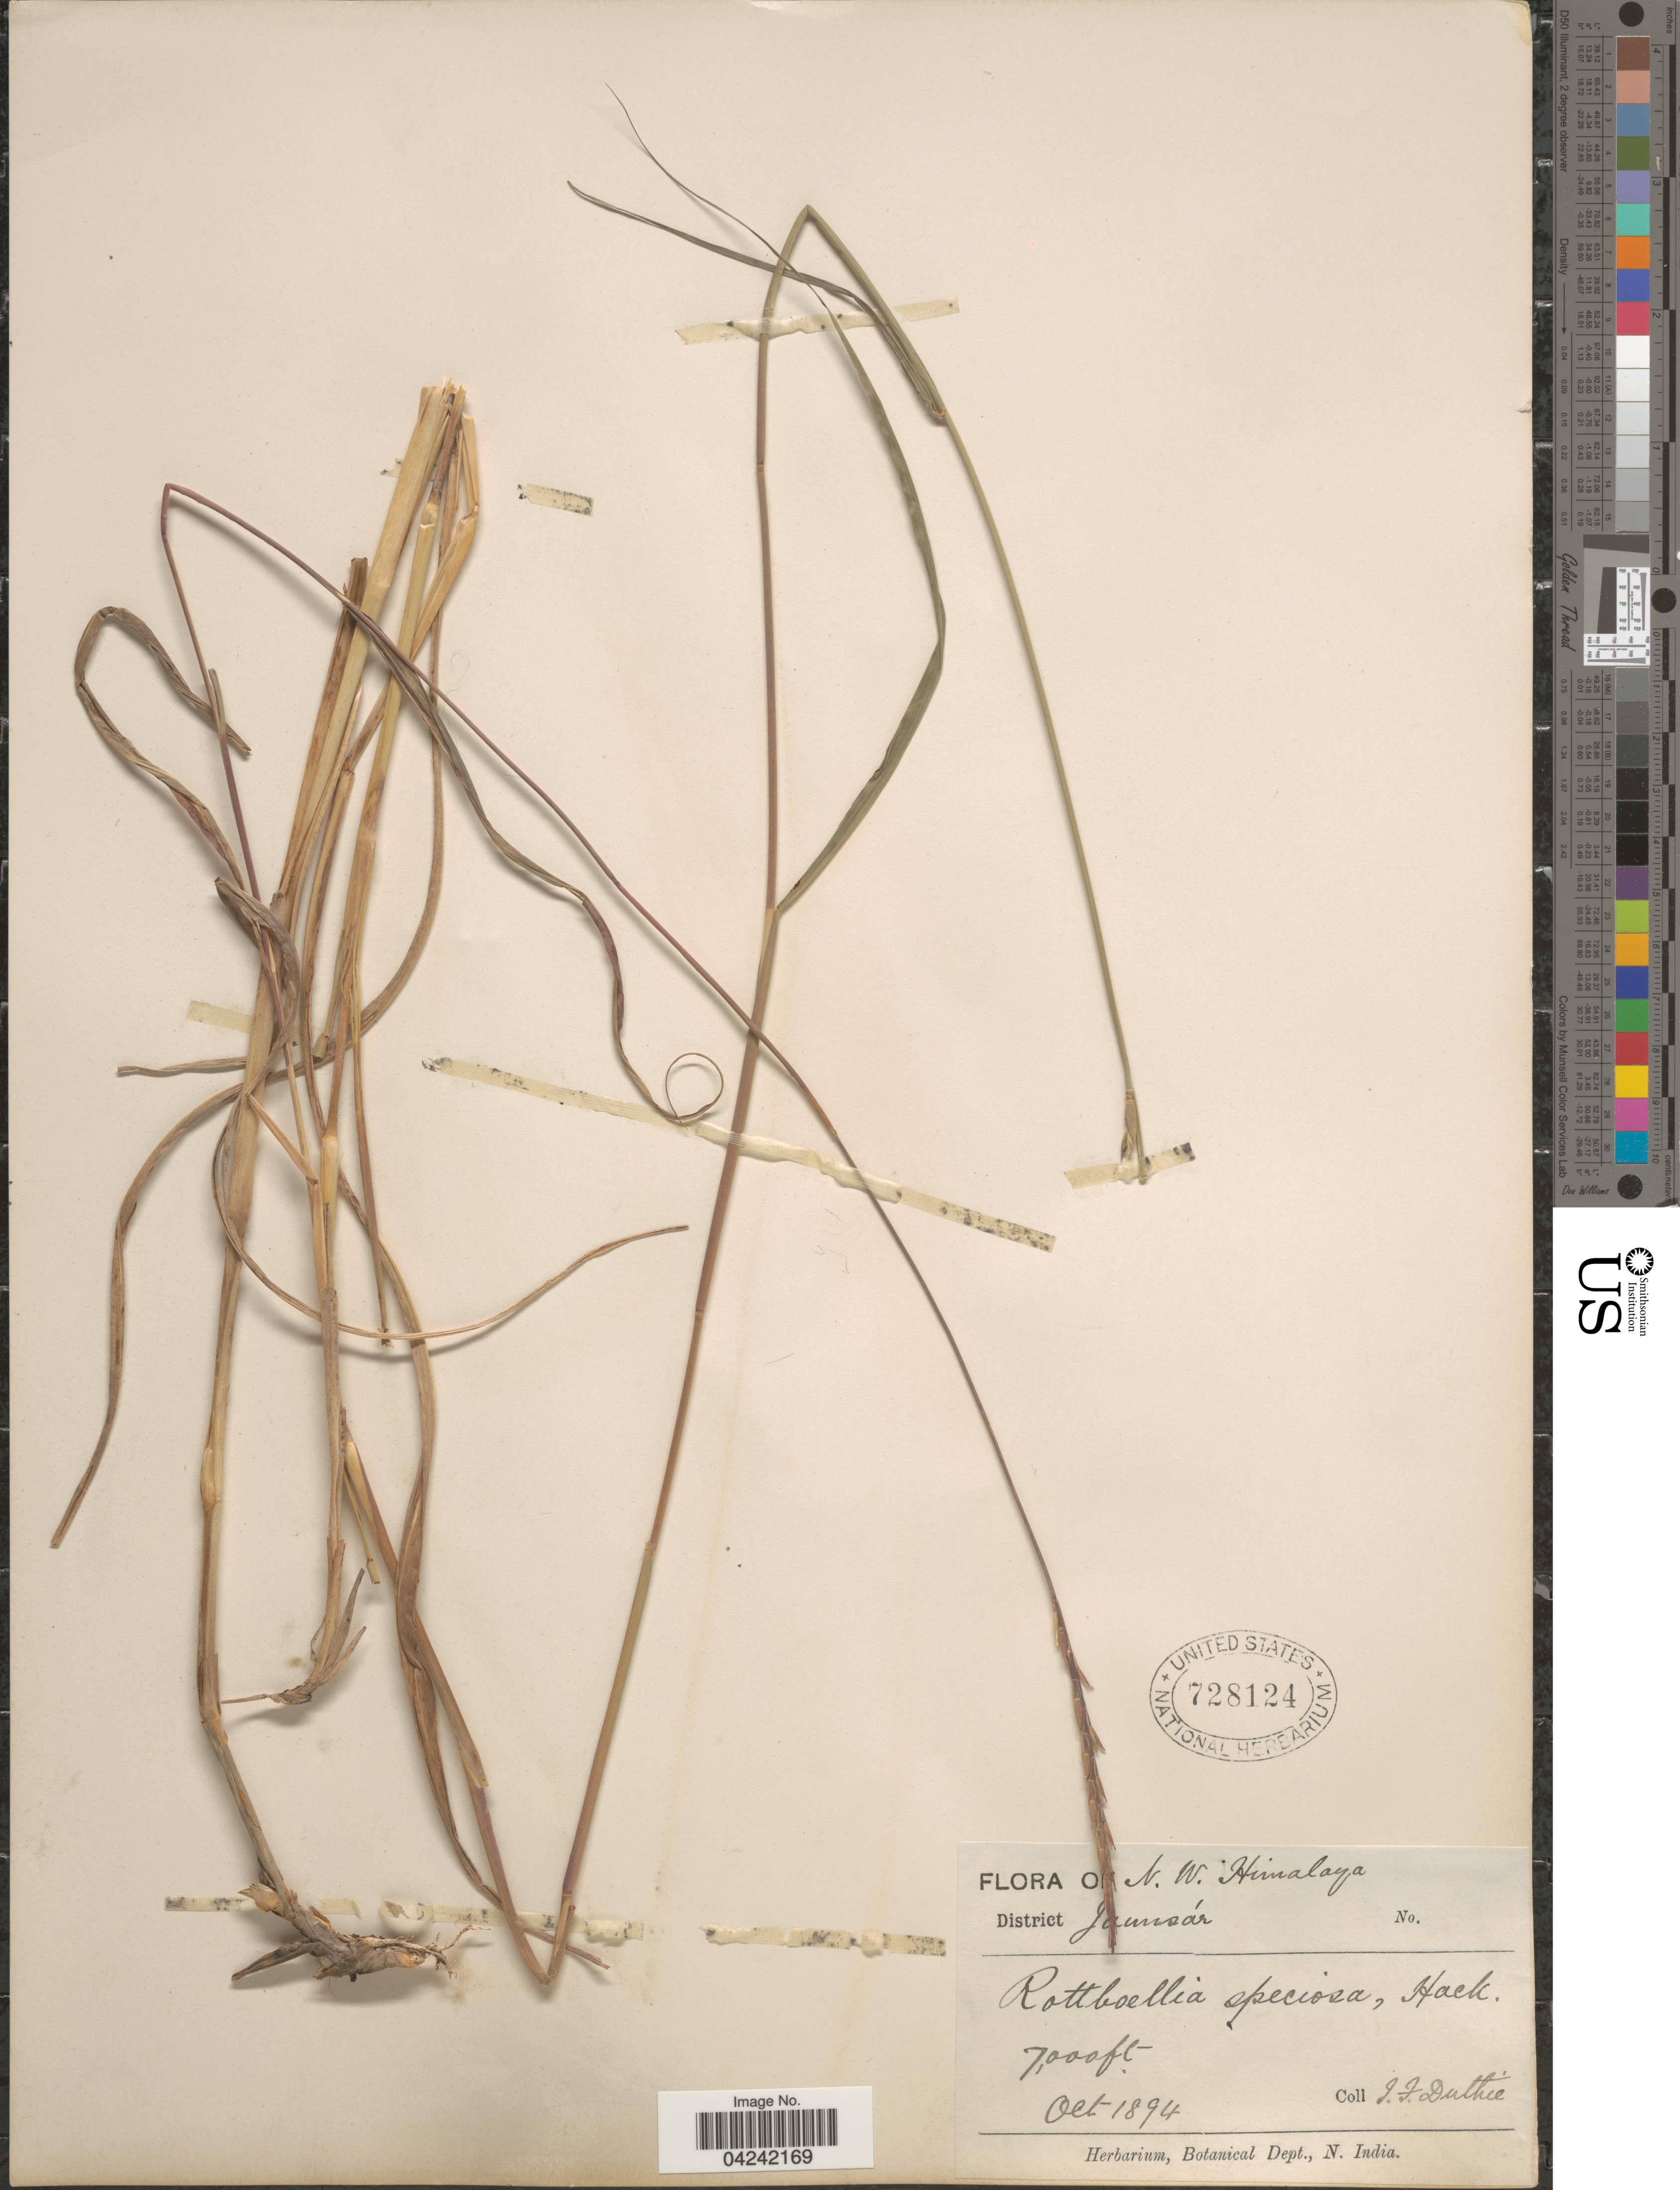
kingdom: Plantae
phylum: Tracheophyta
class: Liliopsida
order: Poales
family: Poaceae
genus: Phacelurus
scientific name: Phacelurus speciosus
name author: (Steud.) C. E. Hubb.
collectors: J. F. Duthie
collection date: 1894-10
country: India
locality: N.W. Himalaya. District Jaunsár.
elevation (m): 2134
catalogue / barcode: US 728124